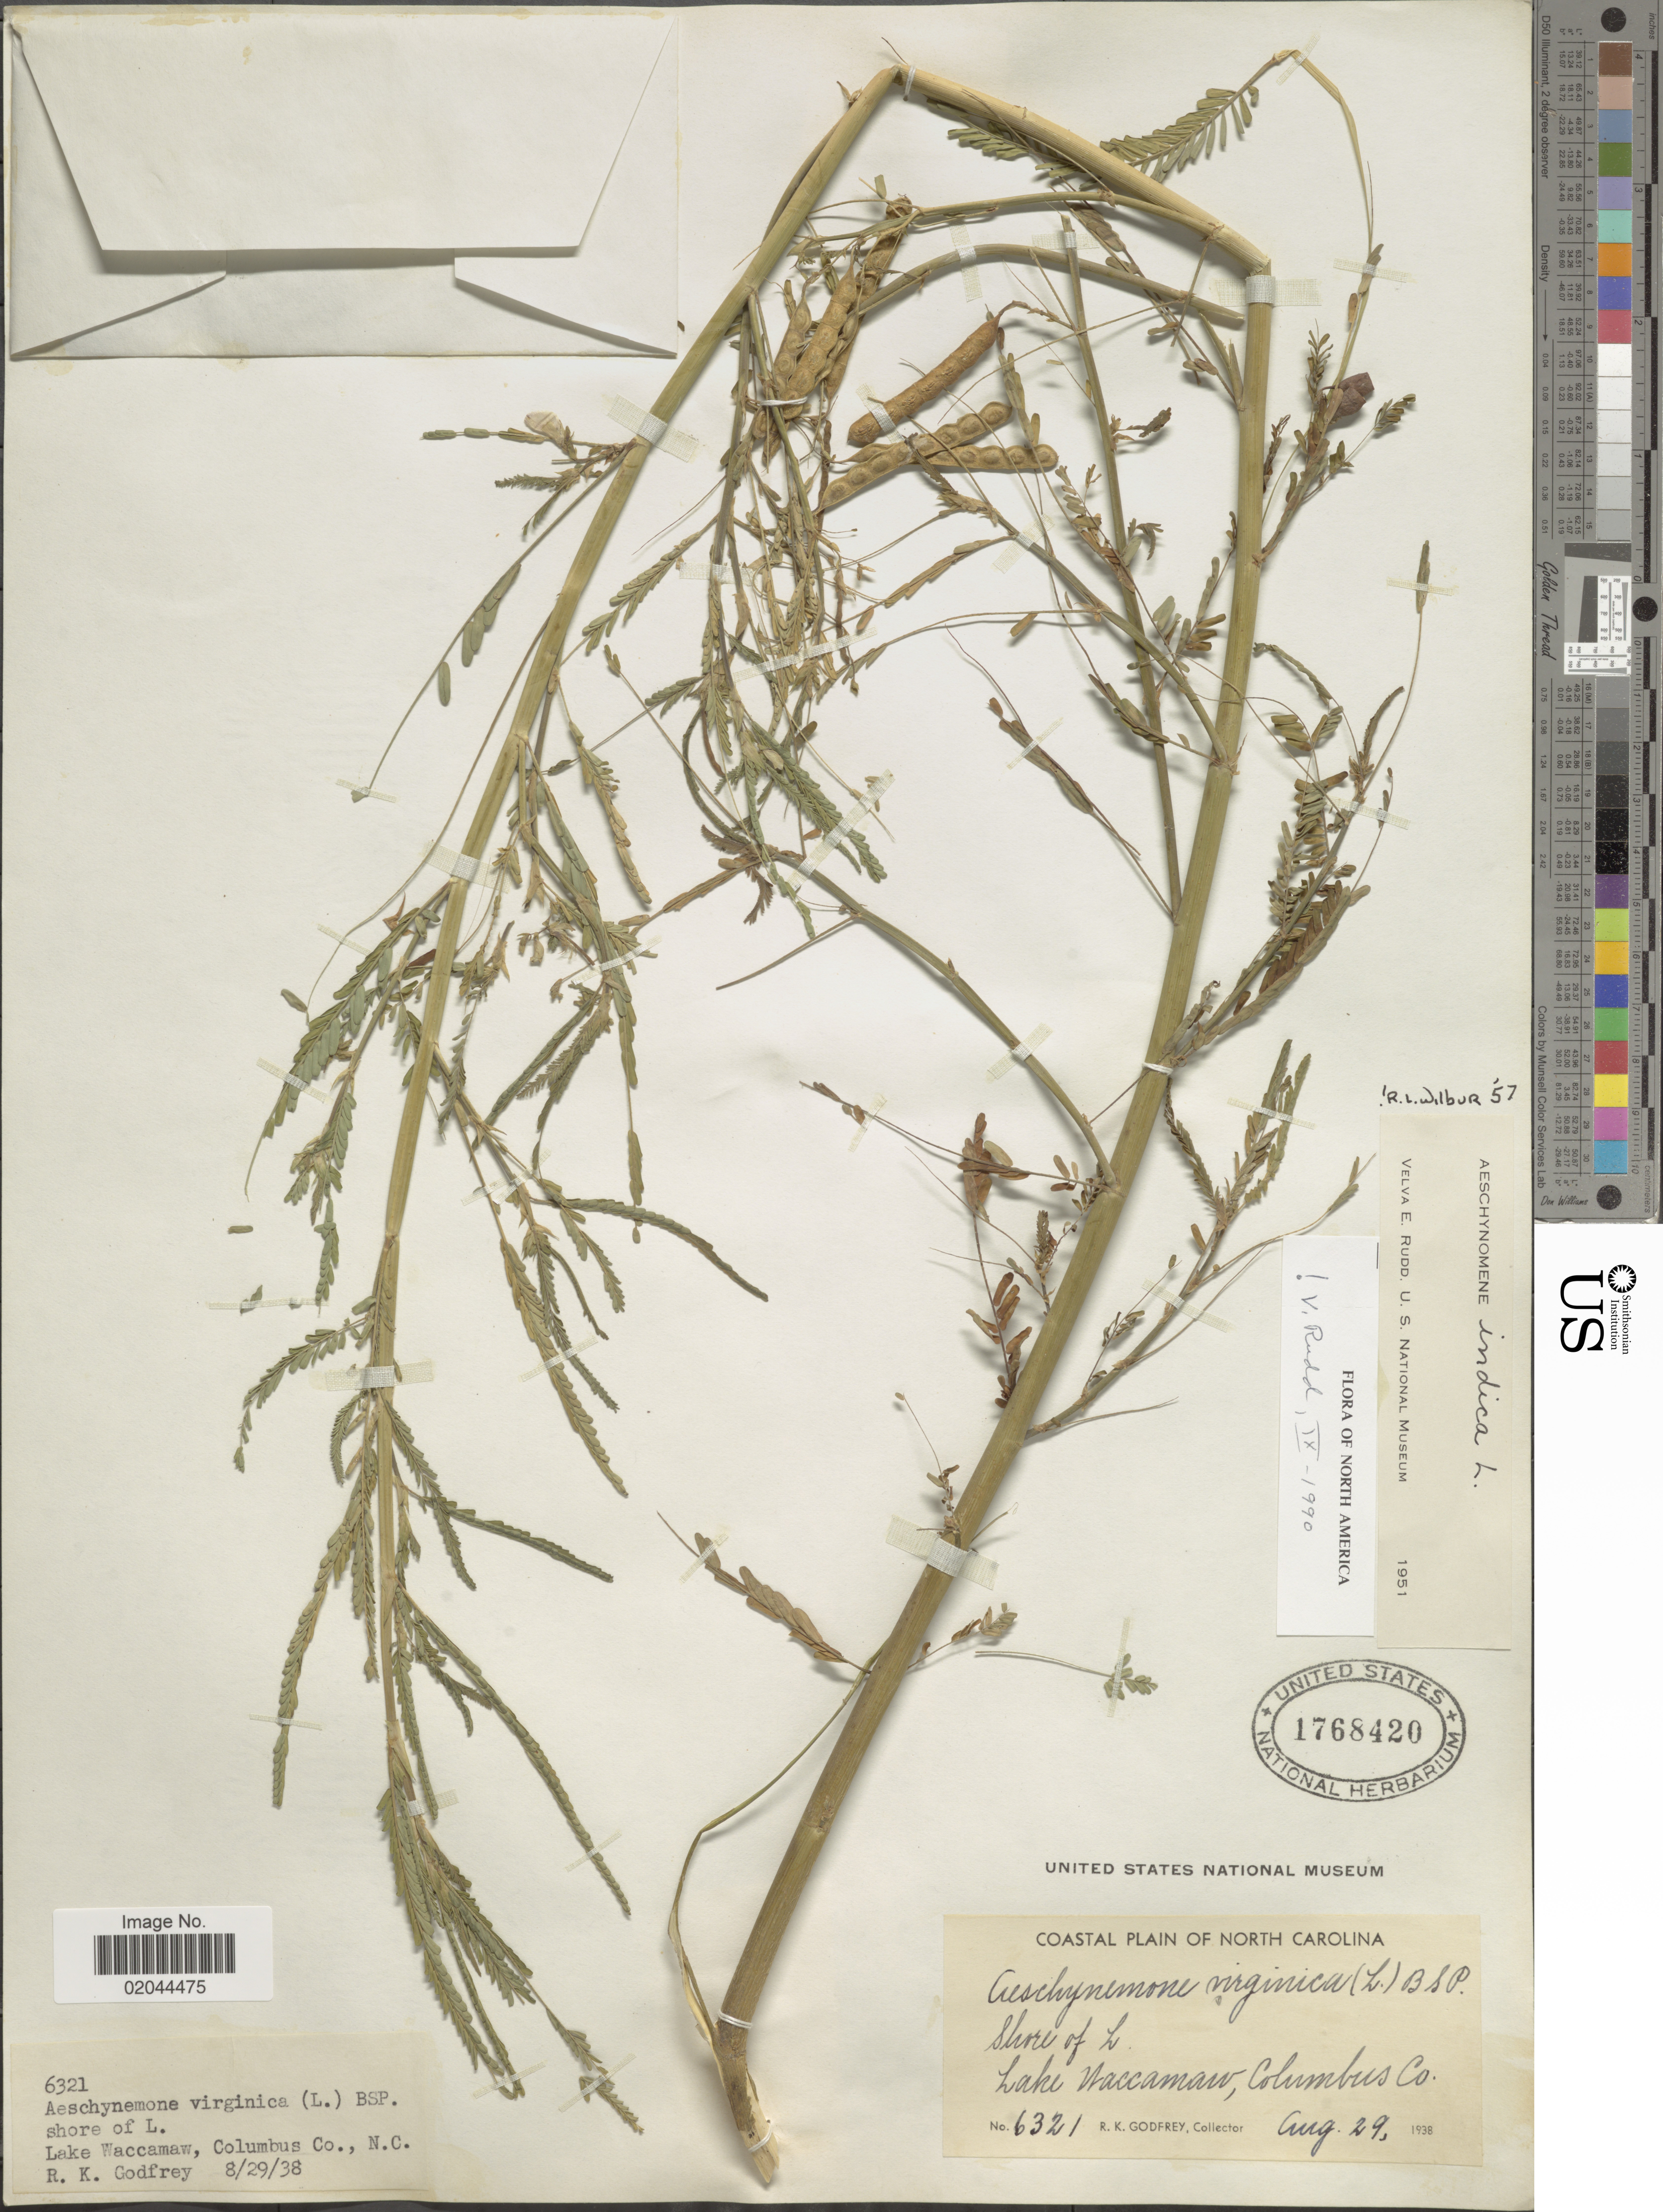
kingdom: Plantae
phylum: Tracheophyta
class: Magnoliopsida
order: Fabales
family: Fabaceae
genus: Aeschynomene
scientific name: Aeschynomene indica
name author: L.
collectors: R. K. Godfrey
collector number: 6321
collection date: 1938-01-29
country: United States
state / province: North Carolina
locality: Shore L. Lake of Maccamaw, Columbus Co.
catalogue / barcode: US 1768420